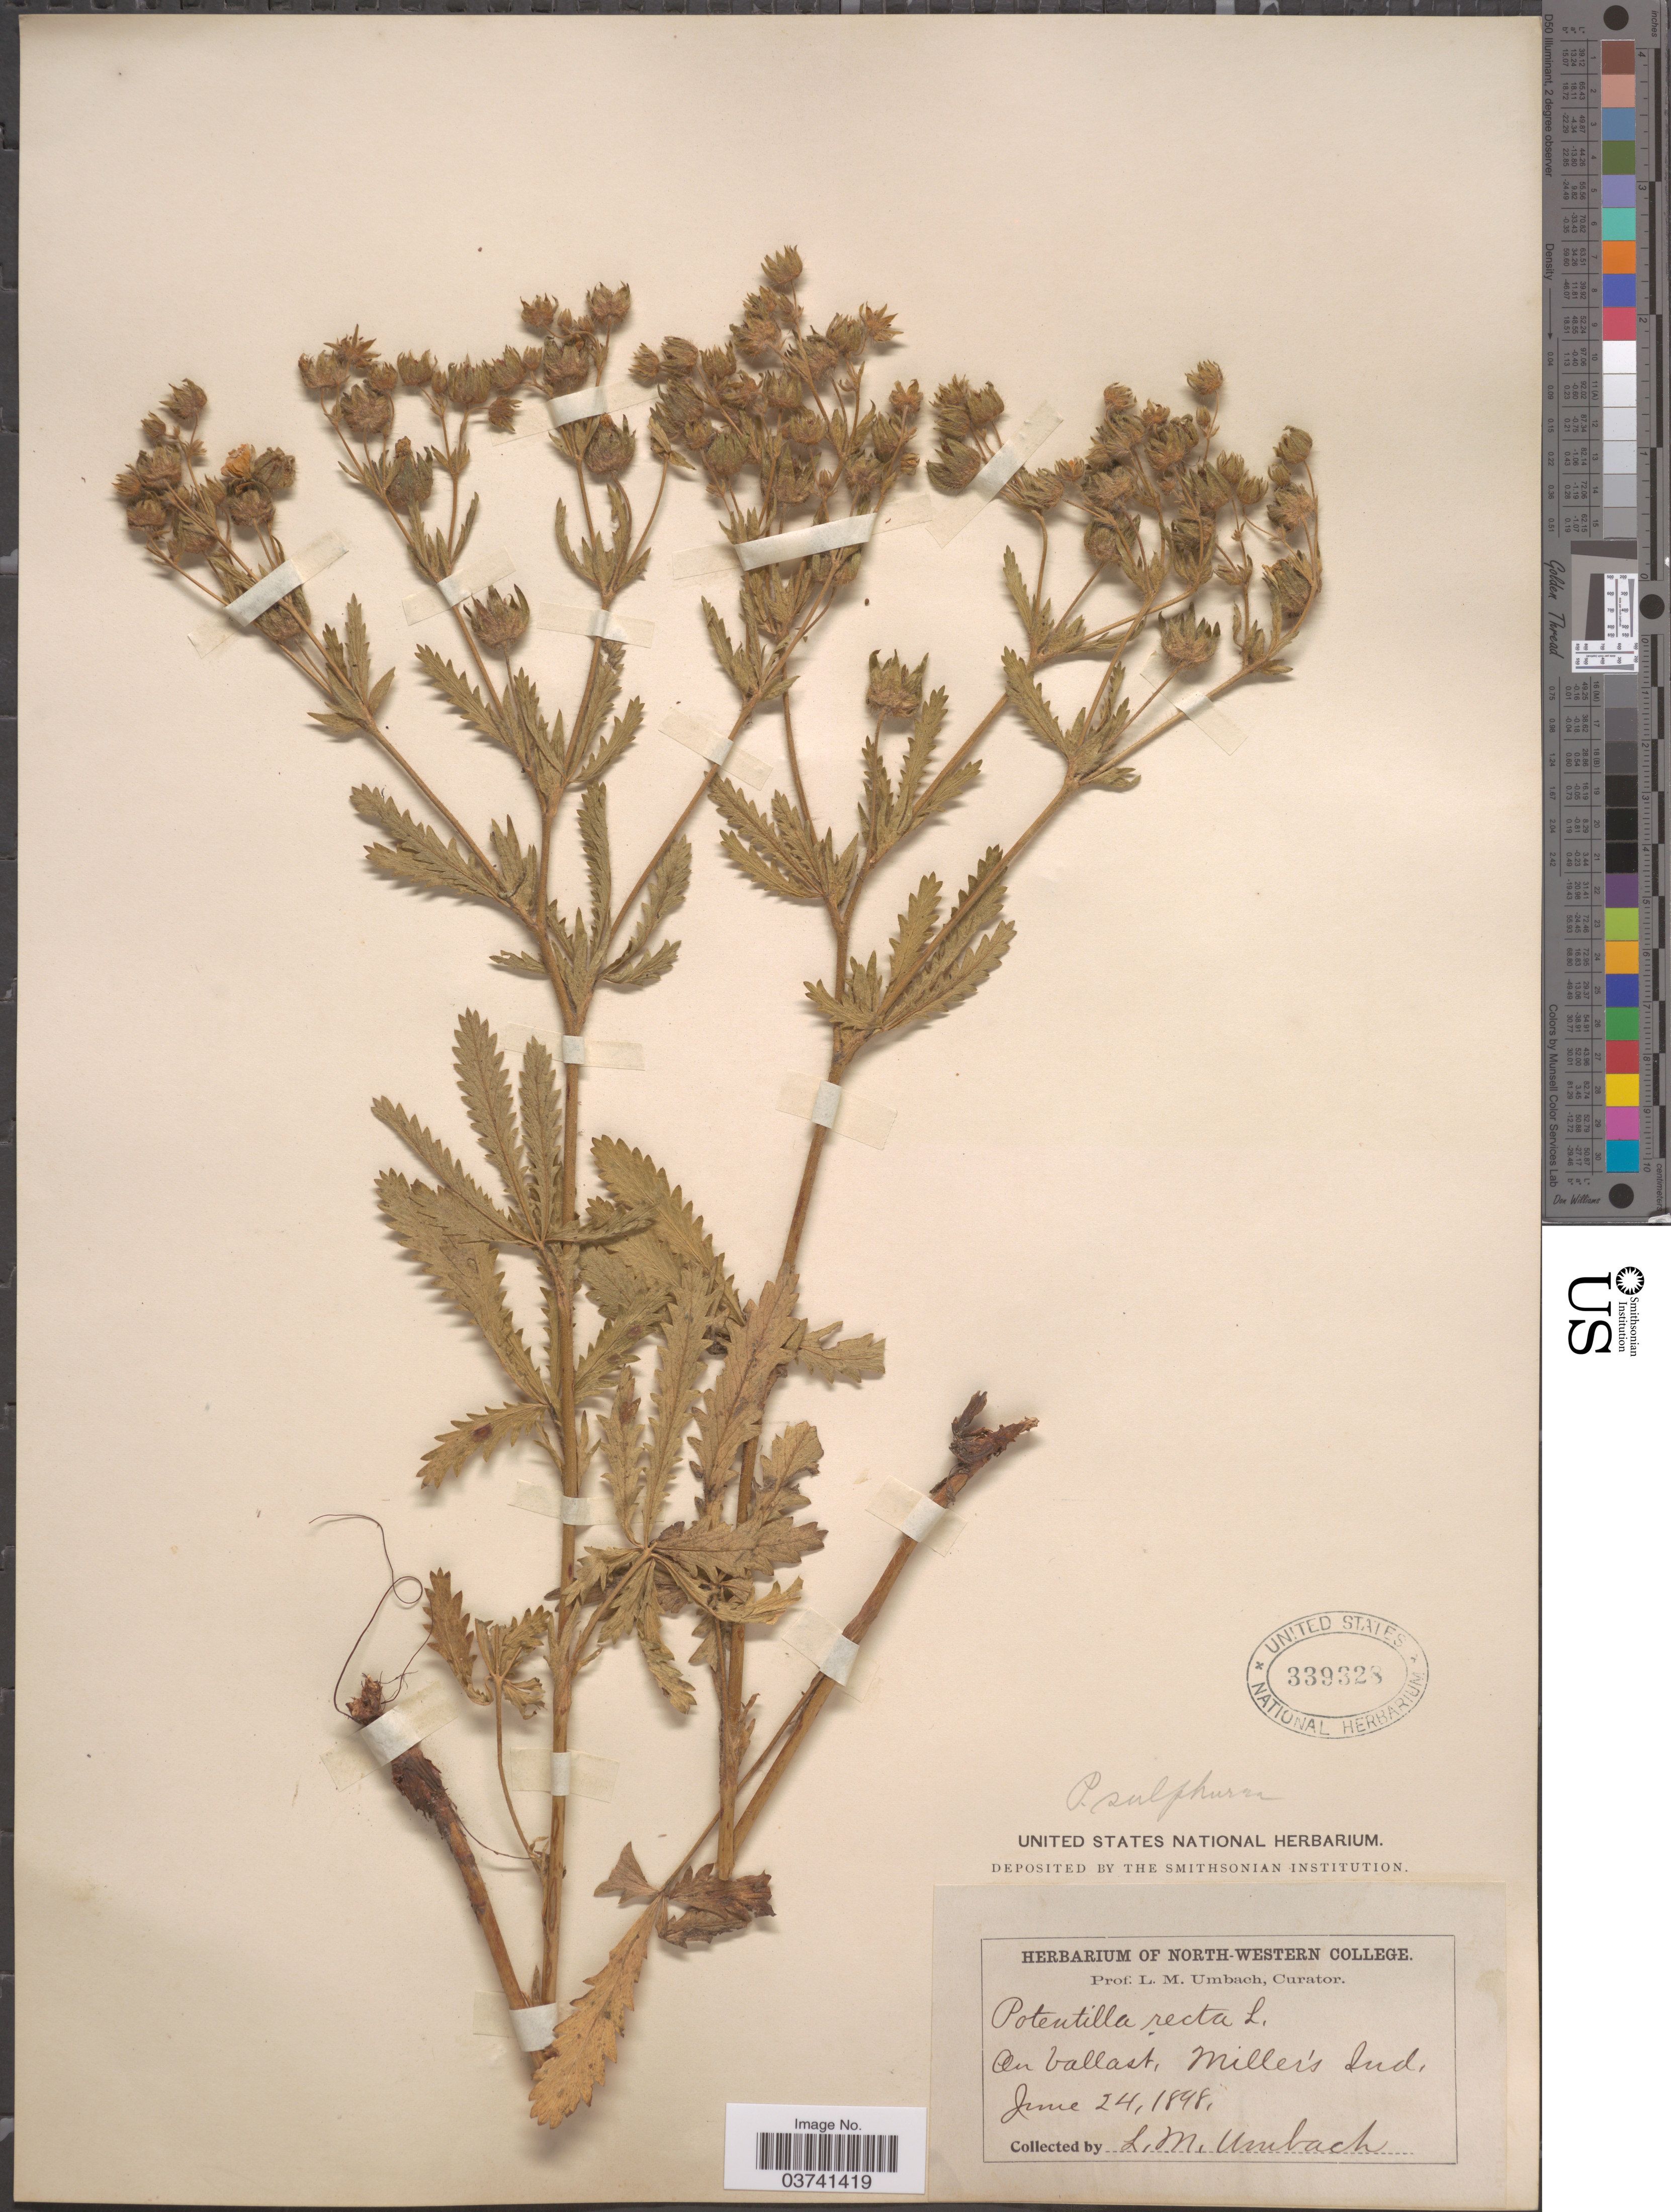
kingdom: Plantae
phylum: Tracheophyta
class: Magnoliopsida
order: Rosales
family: Rosaceae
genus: Potentilla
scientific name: Potentilla recta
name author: L.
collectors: L. M. Umbach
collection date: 1898-06-24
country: United States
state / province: Indiana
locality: On ballast, Miller's.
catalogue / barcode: US 339328